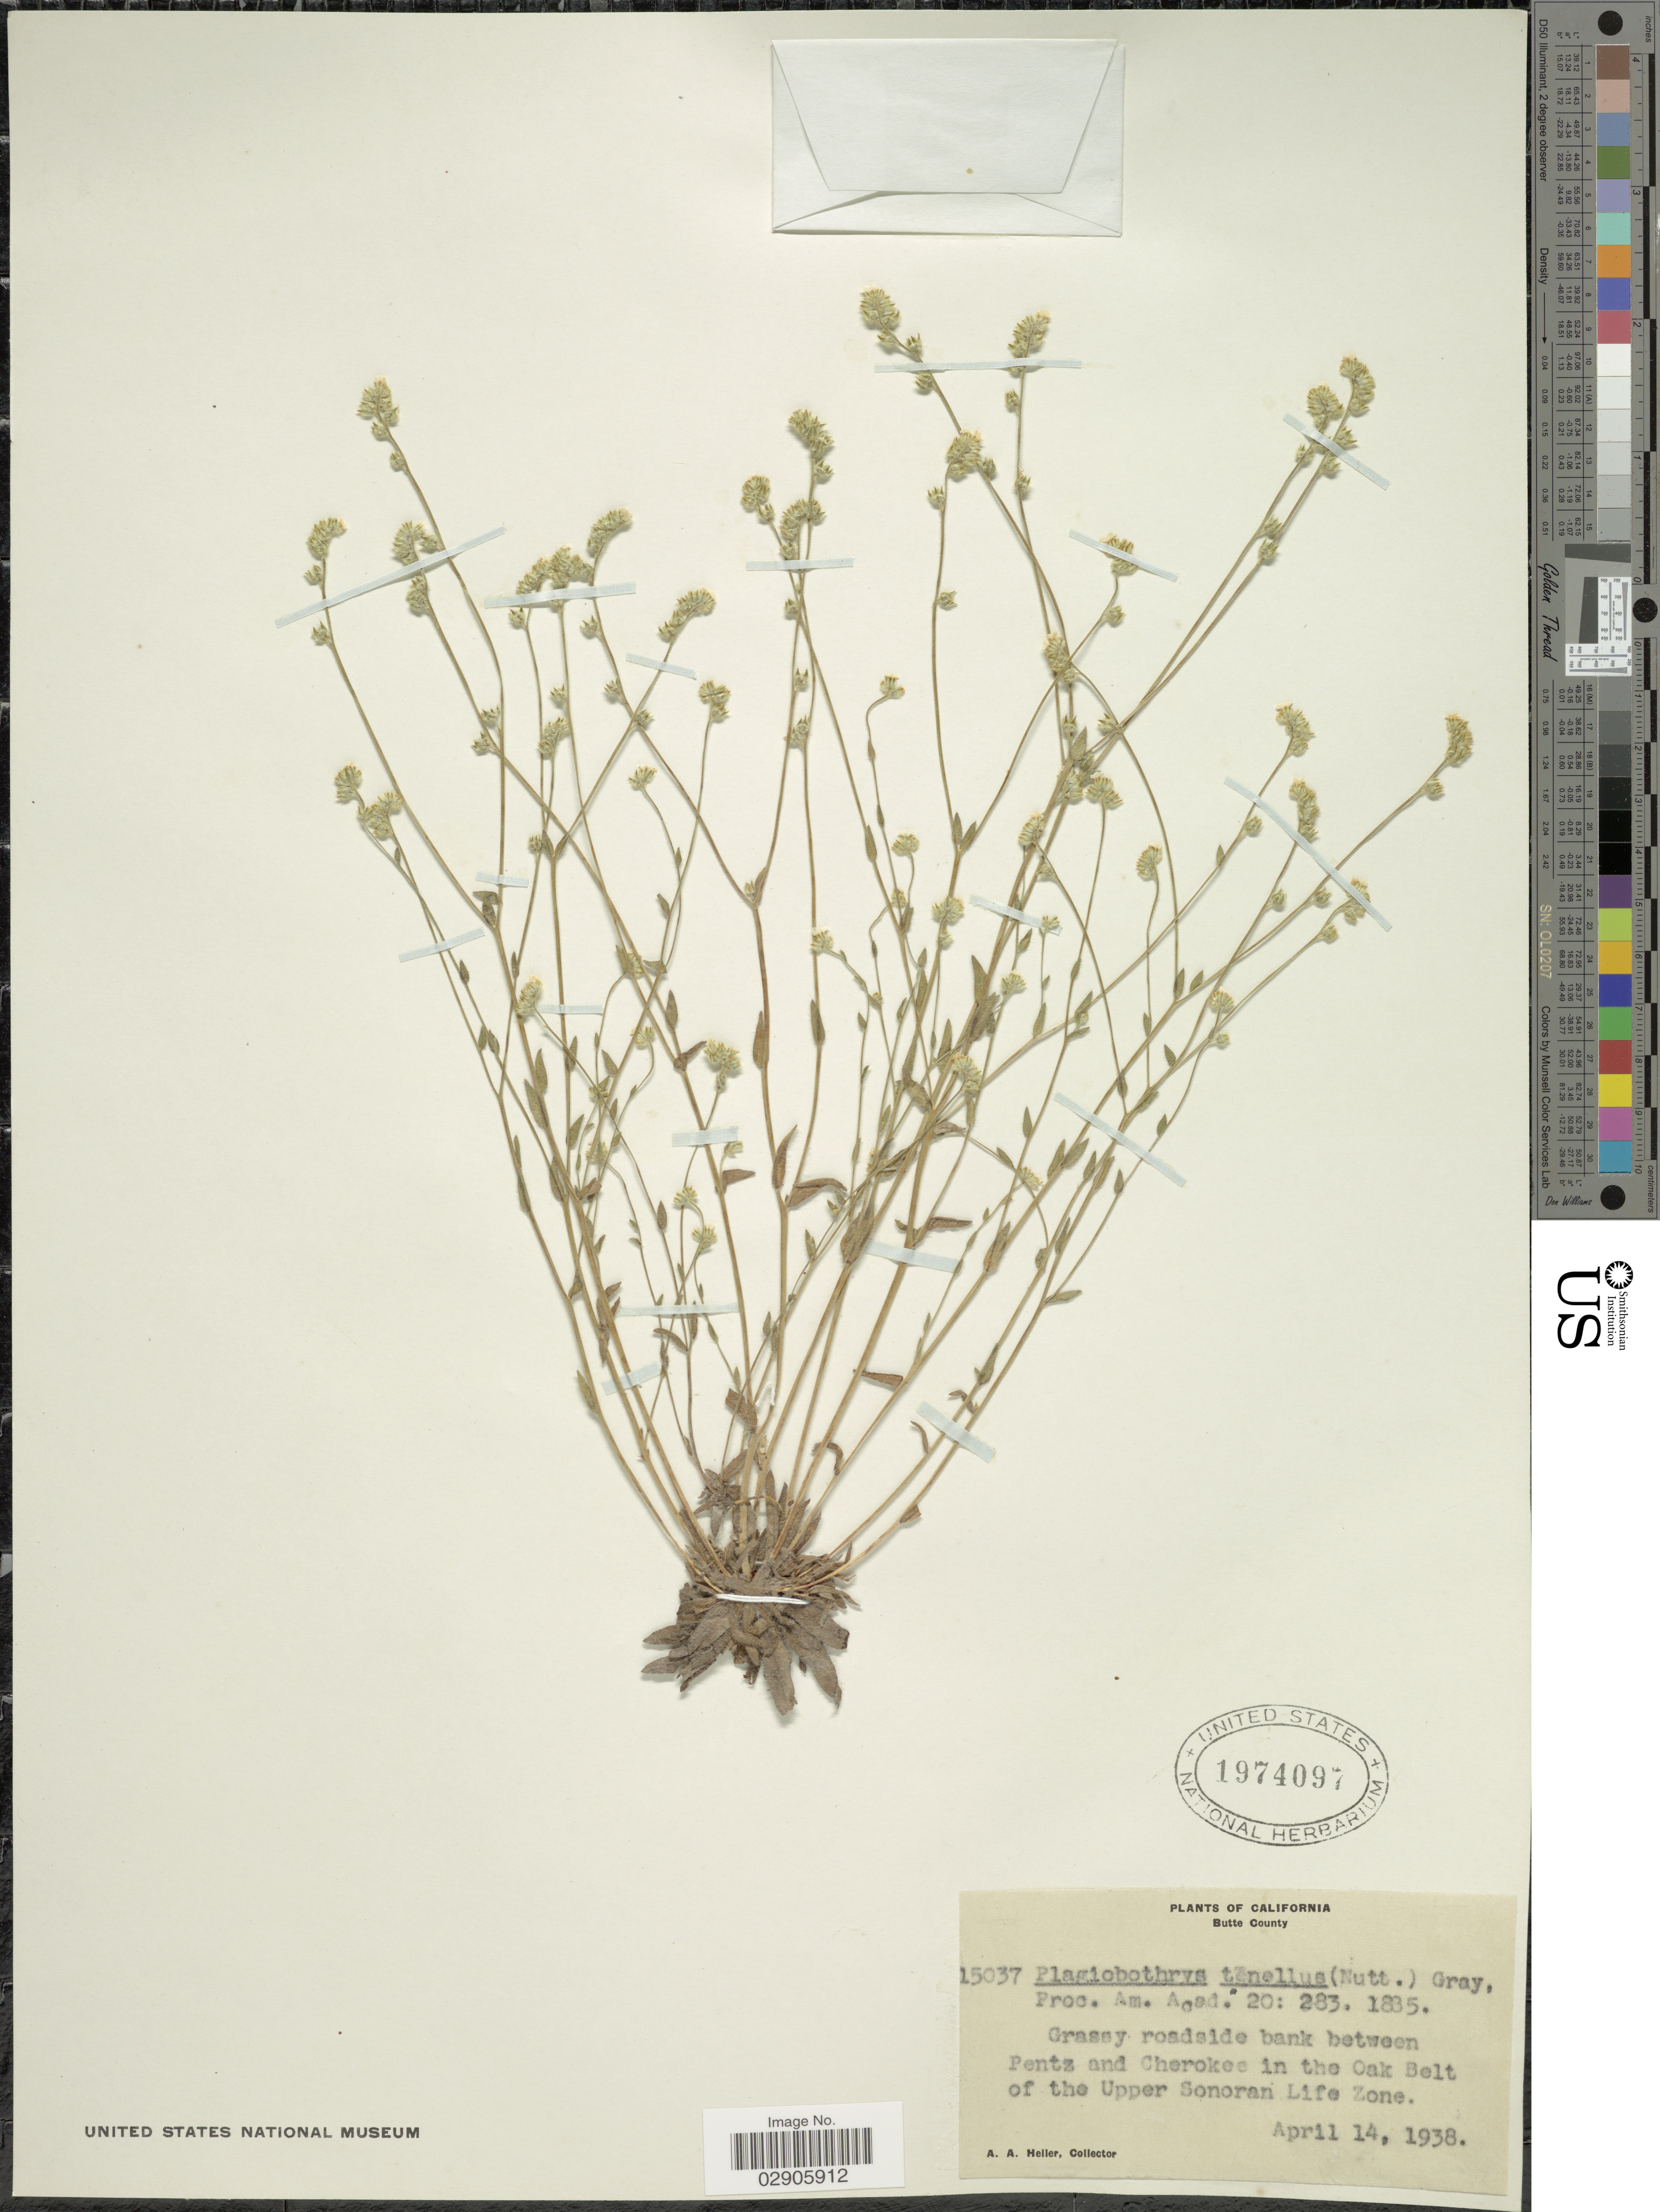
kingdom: Plantae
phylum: Tracheophyta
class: Magnoliopsida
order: Boraginales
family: Boraginaceae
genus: Plagiobothrys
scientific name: Plagiobothrys tenellus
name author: (Nutt.) A. Gray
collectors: A. A. Heller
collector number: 15037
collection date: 1938-04-14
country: United States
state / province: California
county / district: Butte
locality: Butte County. Grassy roadside bank between Pentz and Cherokee in the Oak Belt of the Upper Sonoran Life Zone.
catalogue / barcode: US 1974097